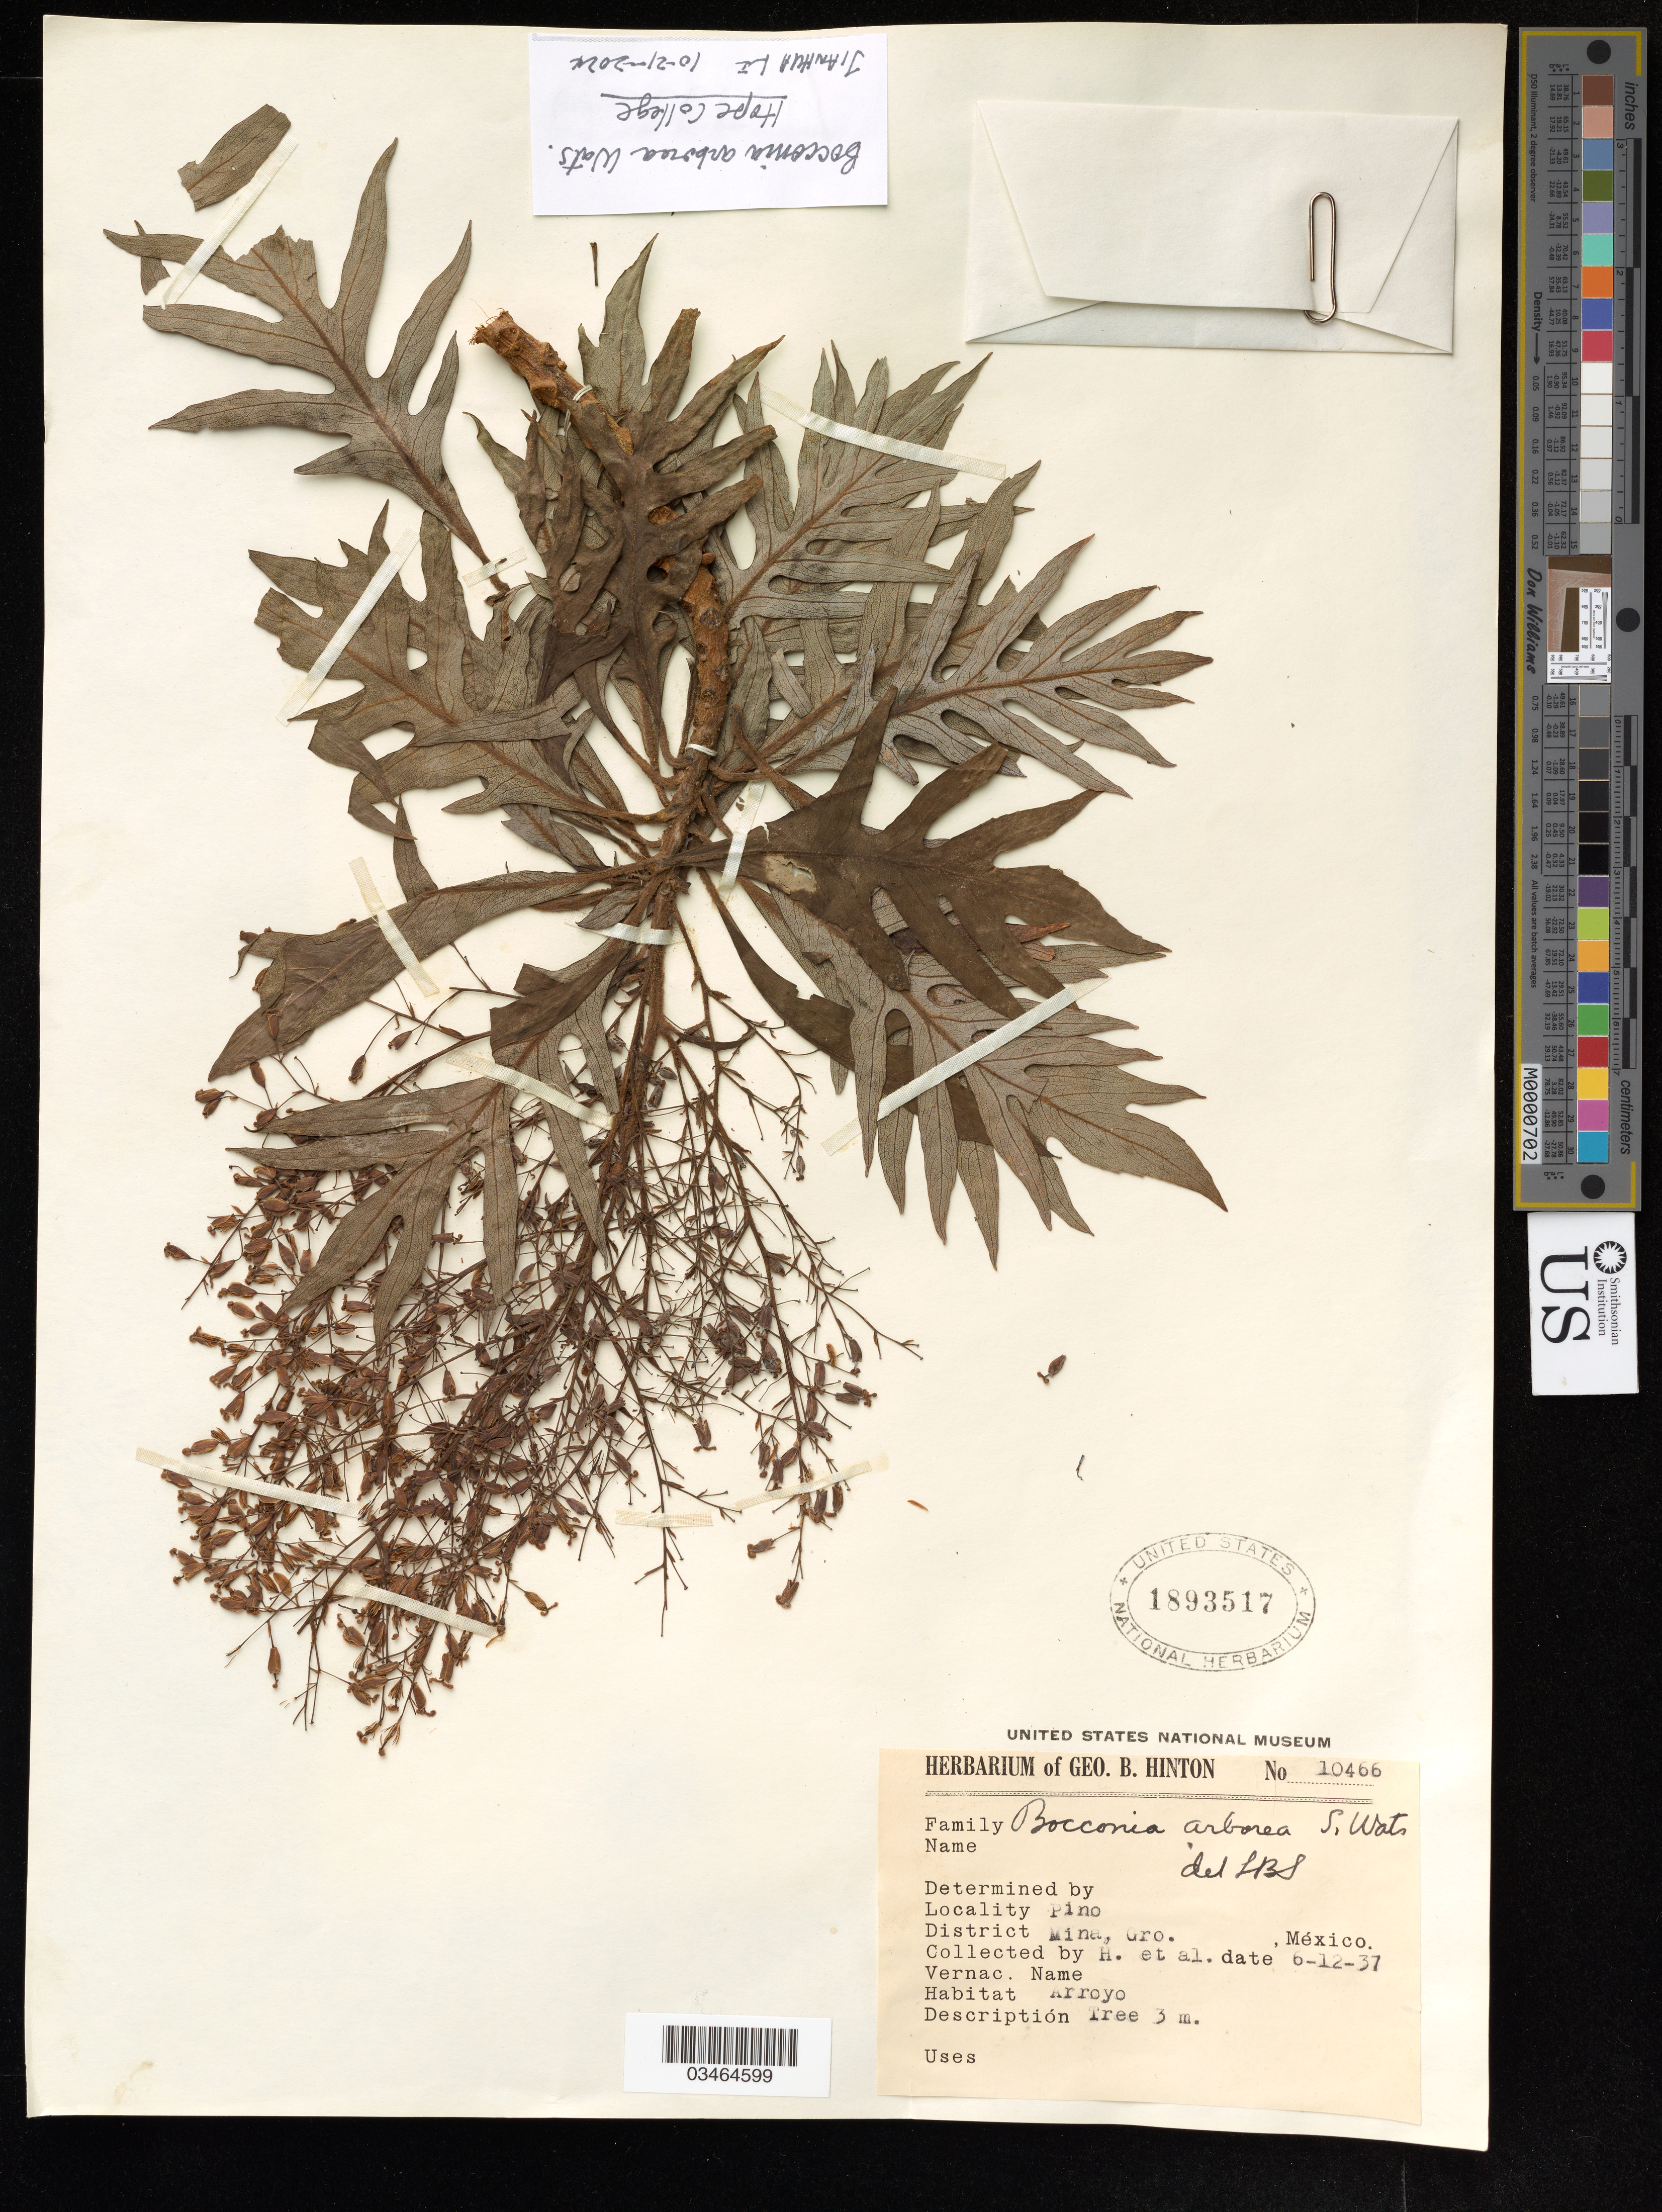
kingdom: Plantae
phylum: Tracheophyta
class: Magnoliopsida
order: Ranunculales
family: Papaveraceae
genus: Bocconia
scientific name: Bocconia arborea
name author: S. Watson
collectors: H. et al.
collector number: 10466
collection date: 1937-12-06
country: Mexico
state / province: Guerrero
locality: Pino, Mina.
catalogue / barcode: US 1893517